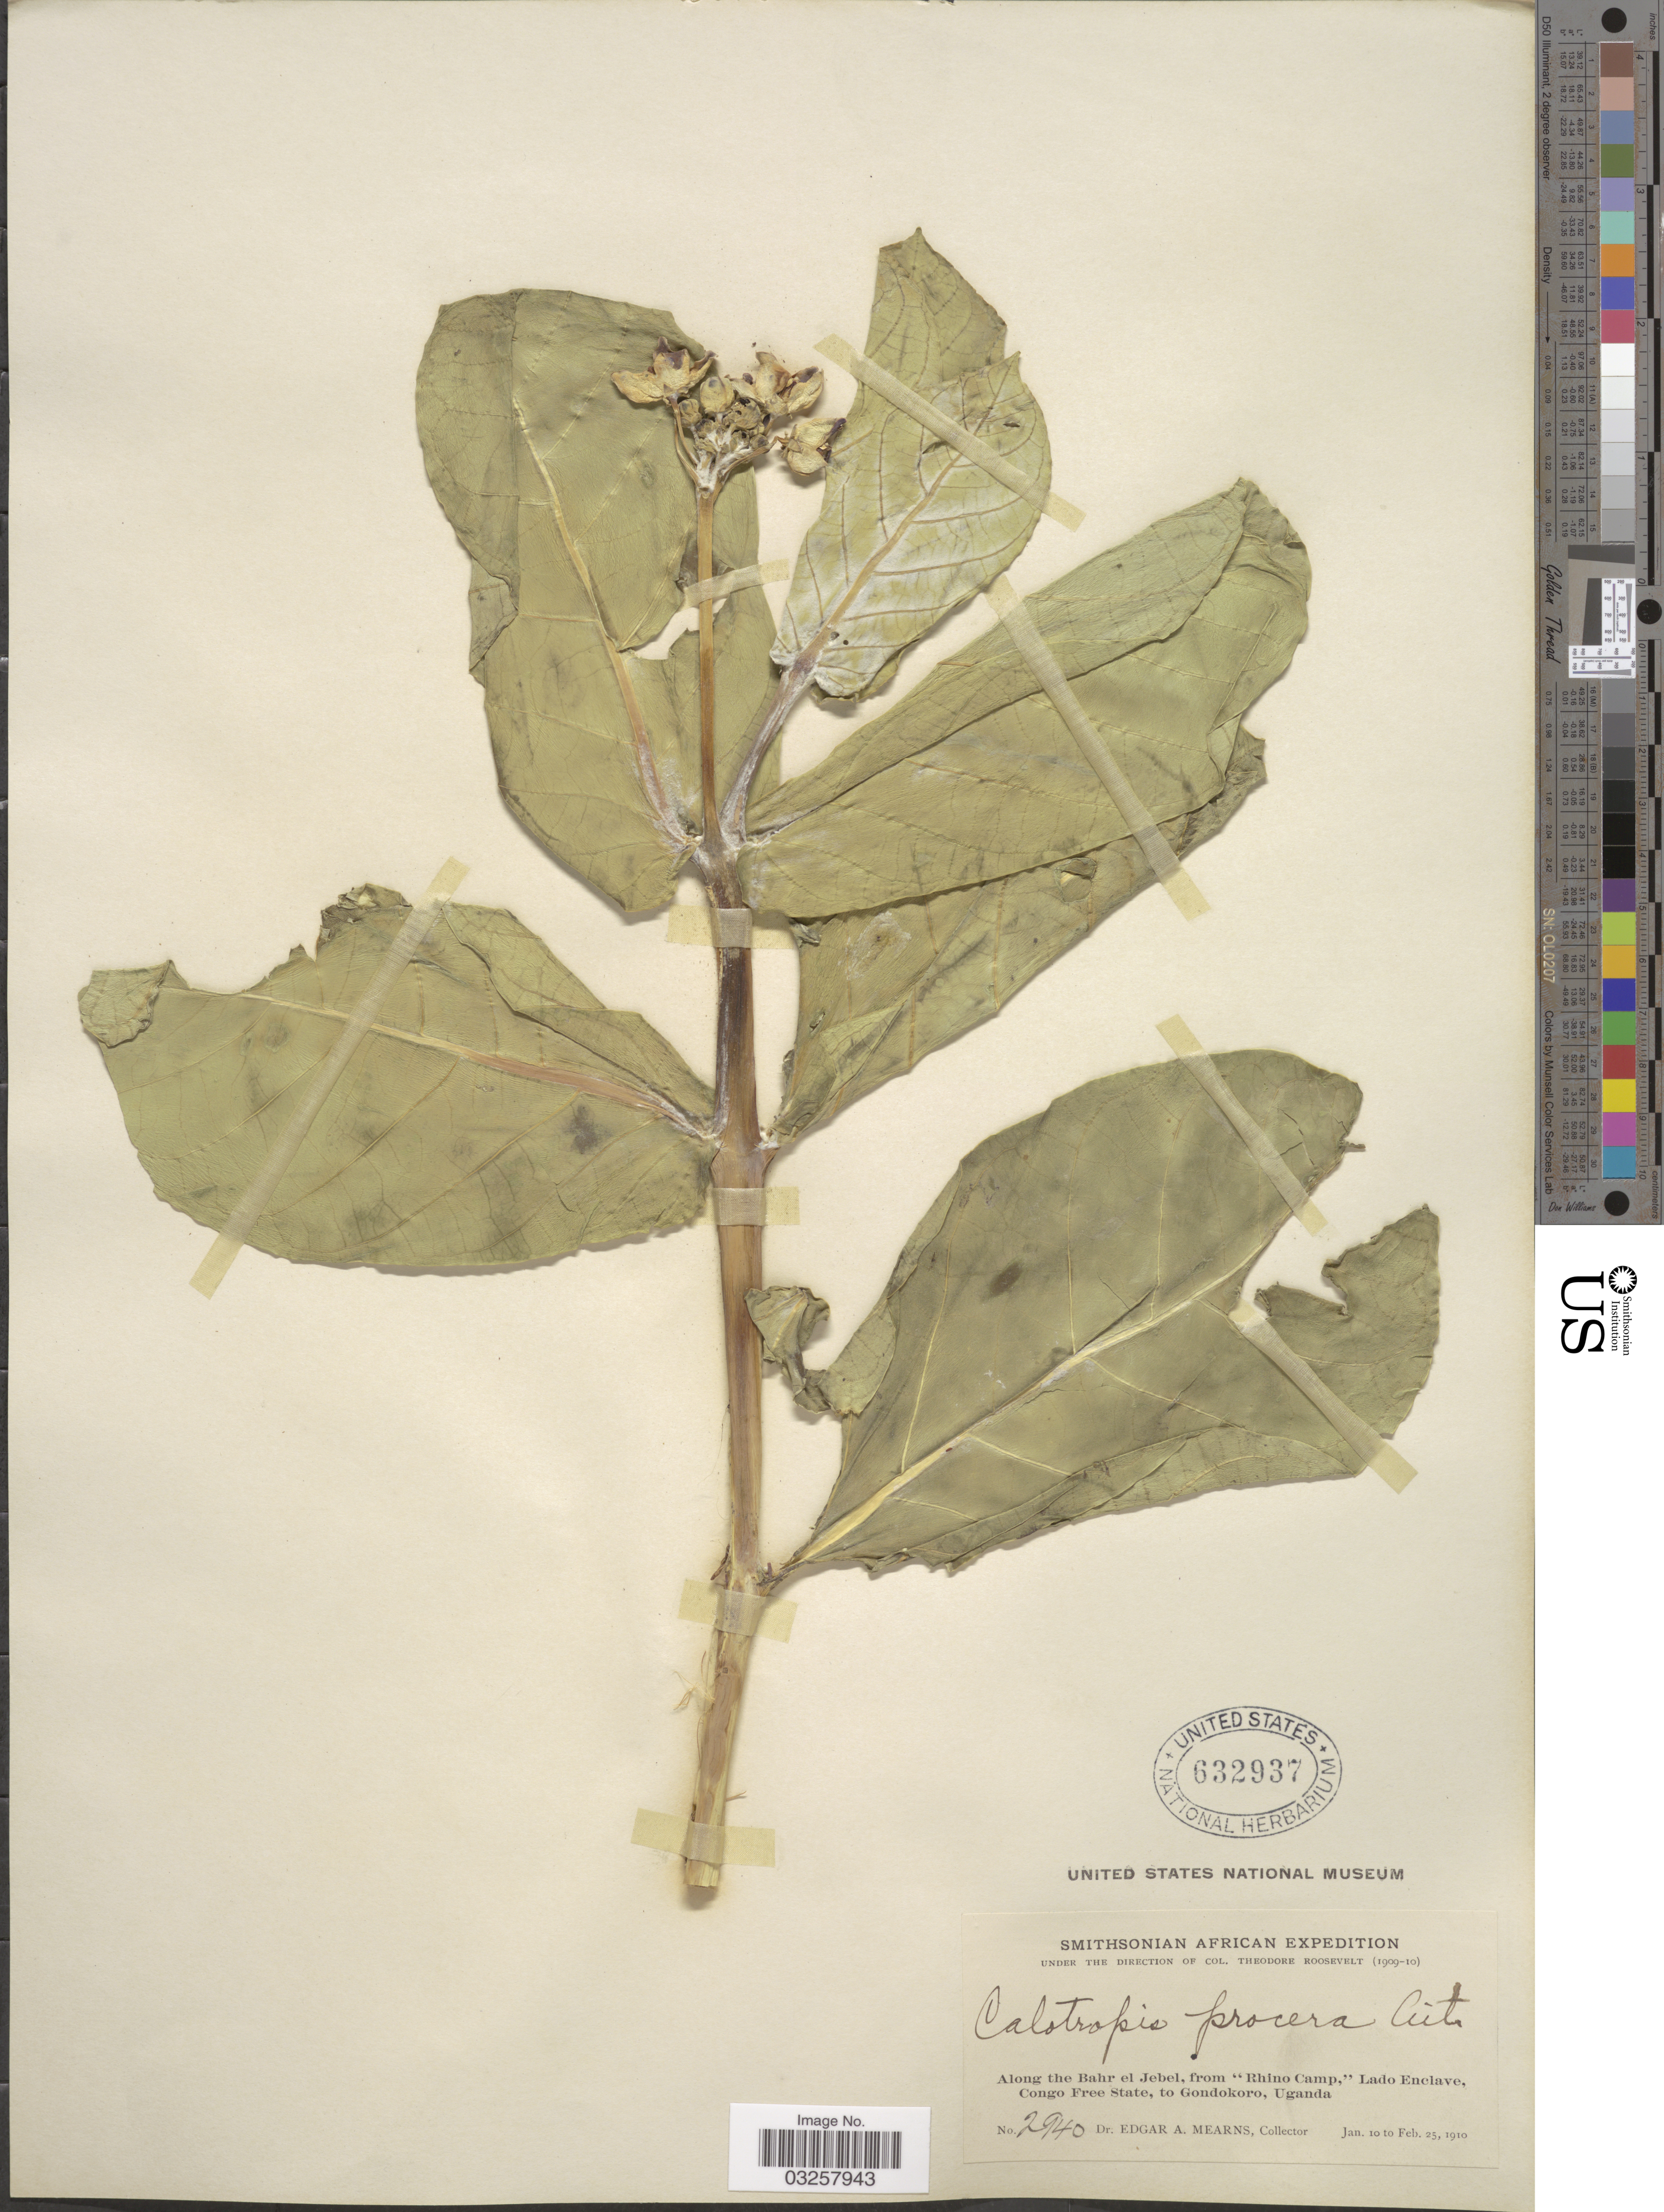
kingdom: Plantae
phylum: Tracheophyta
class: Magnoliopsida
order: Gentianales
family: Apocynaceae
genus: Calotropis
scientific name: Calotropis procera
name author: (Aiton) W.T. Aiton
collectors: E. A. Mearns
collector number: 2940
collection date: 1910-01-10/1910-02-25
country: South Sudan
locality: Along the Bahr el Jebel, from "Rhino Camp," Lado Enclave, Congo Free State, to Gondokoro.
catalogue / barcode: US 632937